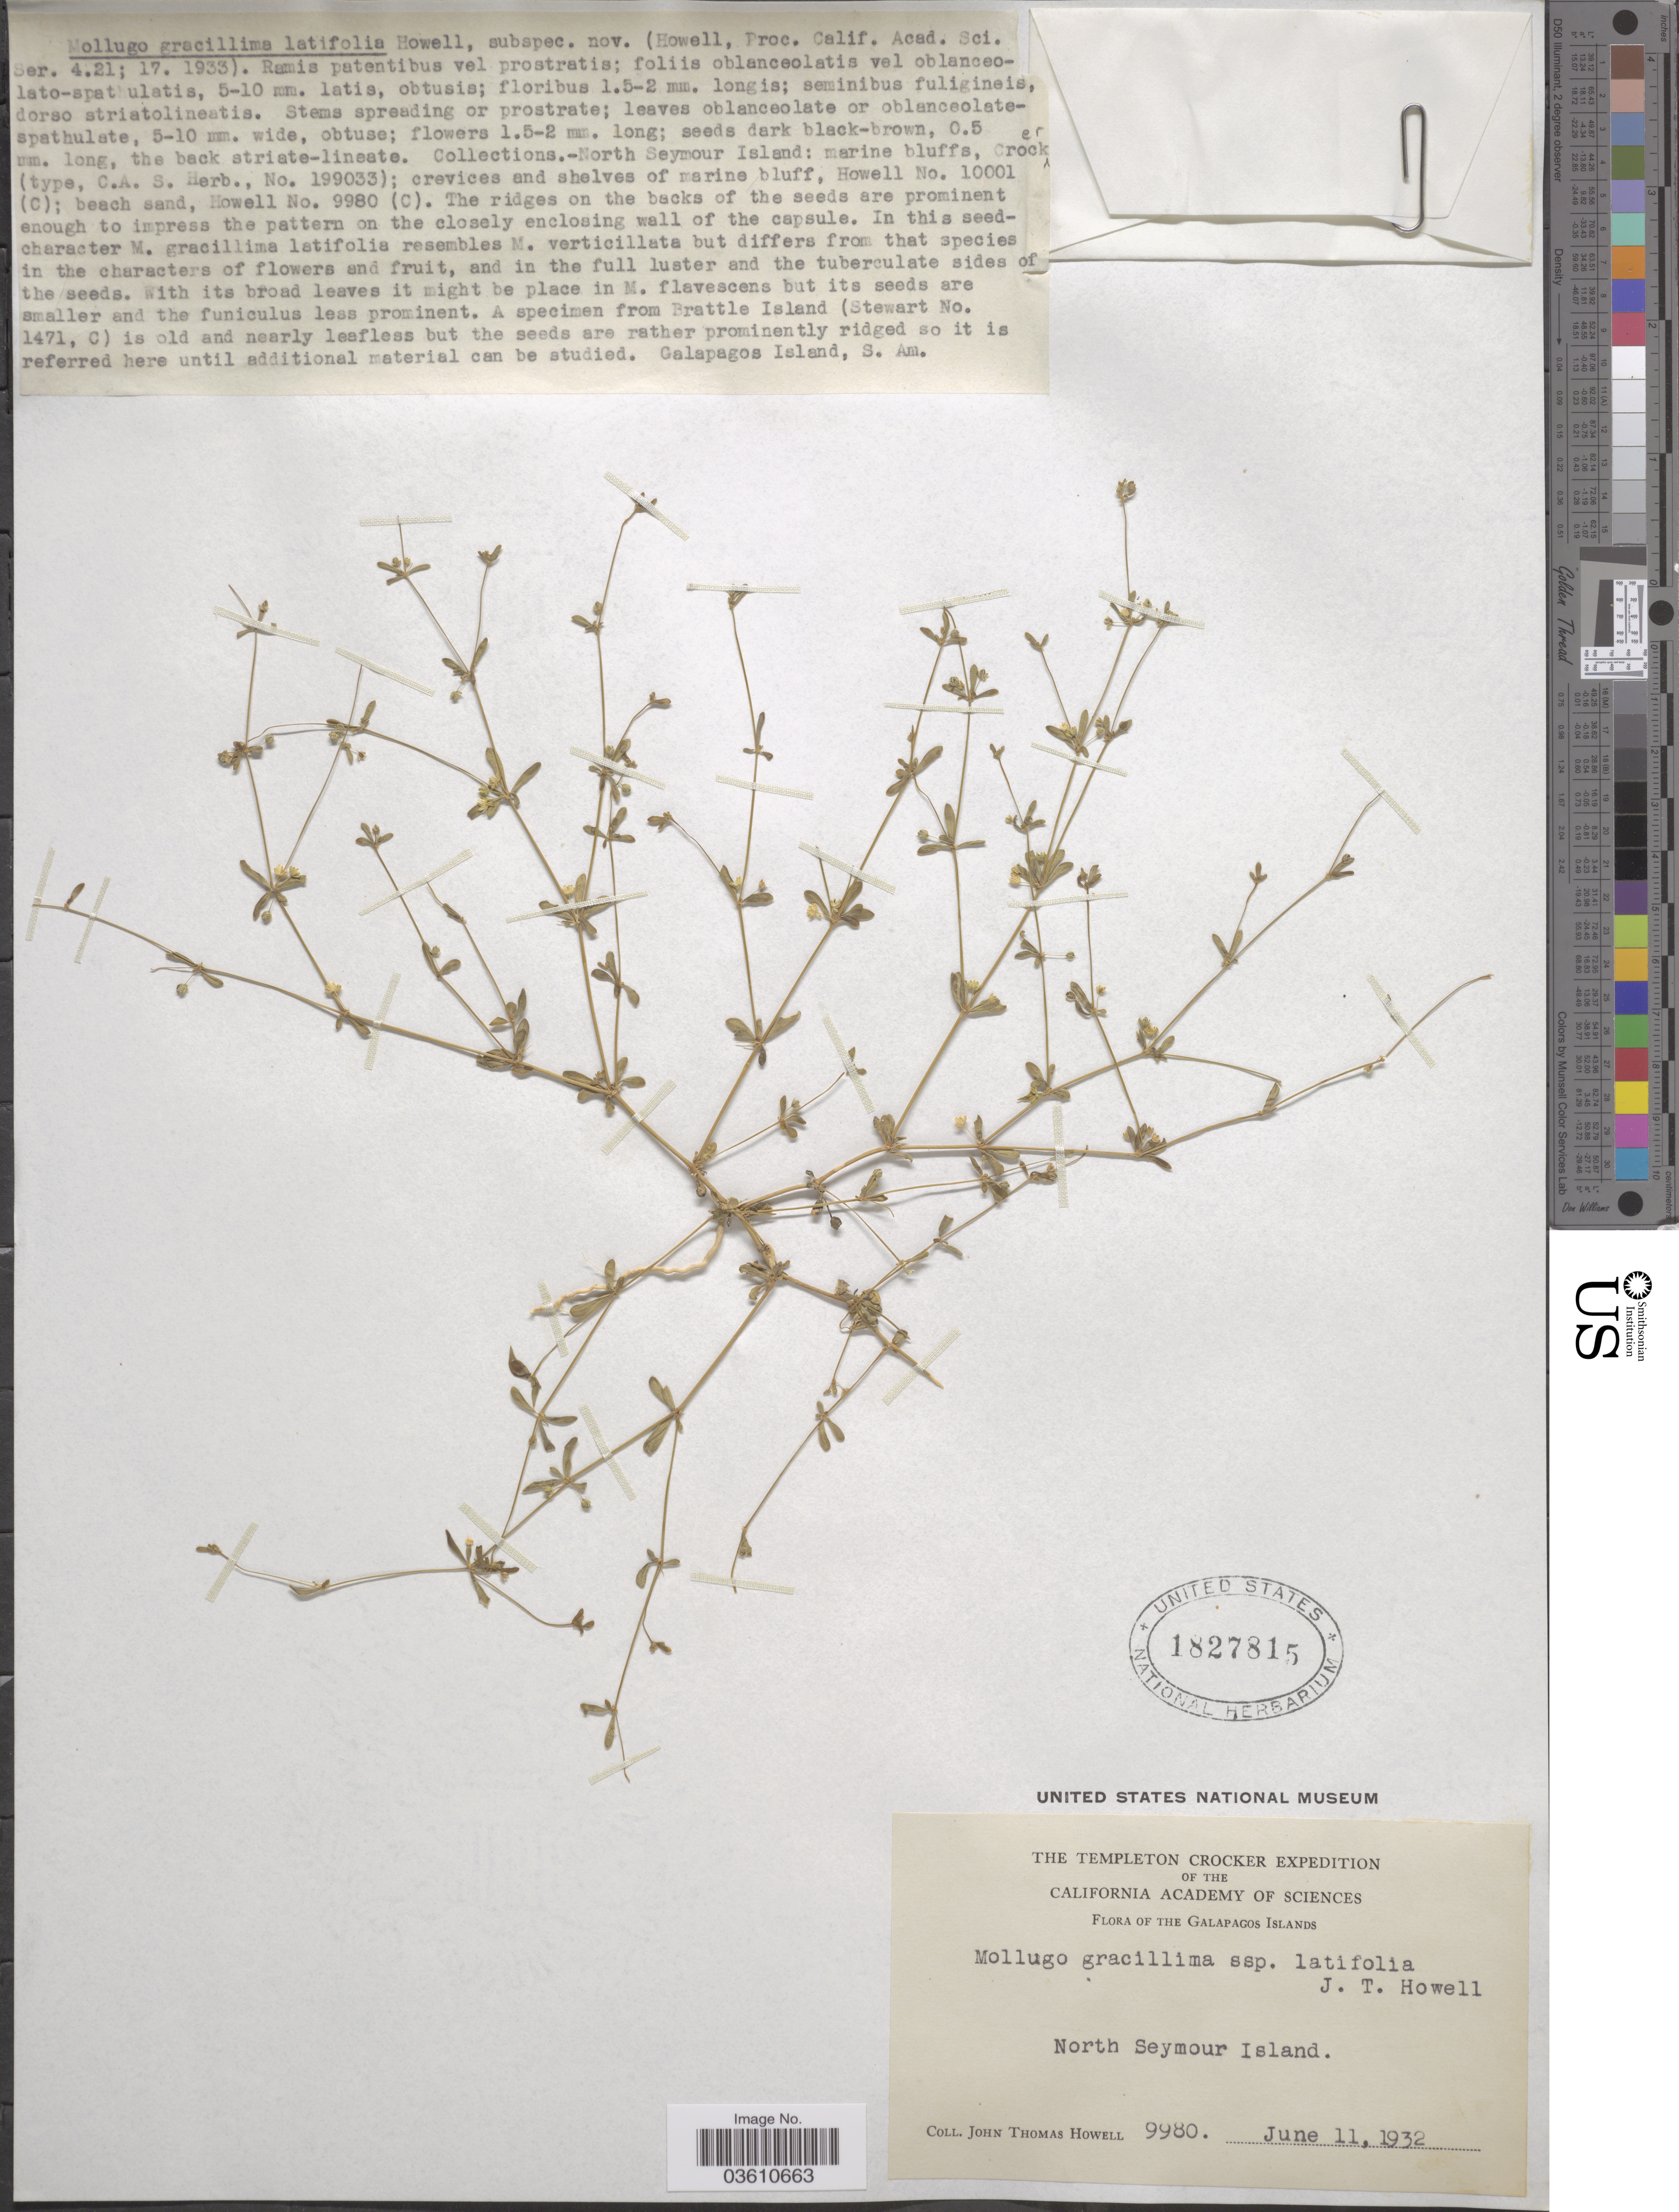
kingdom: Plantae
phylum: Tracheophyta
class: Magnoliopsida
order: Caryophyllales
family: Molluginaceae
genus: Mollugo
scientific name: Mollugo flavescens subsp. gracillima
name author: (Andersson) Eliasson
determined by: Strong, Mark T., (BOT), Smithsonian Institution - National Museum of Natural History (UNITED STATES)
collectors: J. T. Howell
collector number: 9980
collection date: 1932-06-11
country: Ecuador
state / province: Colón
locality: The Galapagos Islands. North Seymour Island.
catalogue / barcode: US 1827815